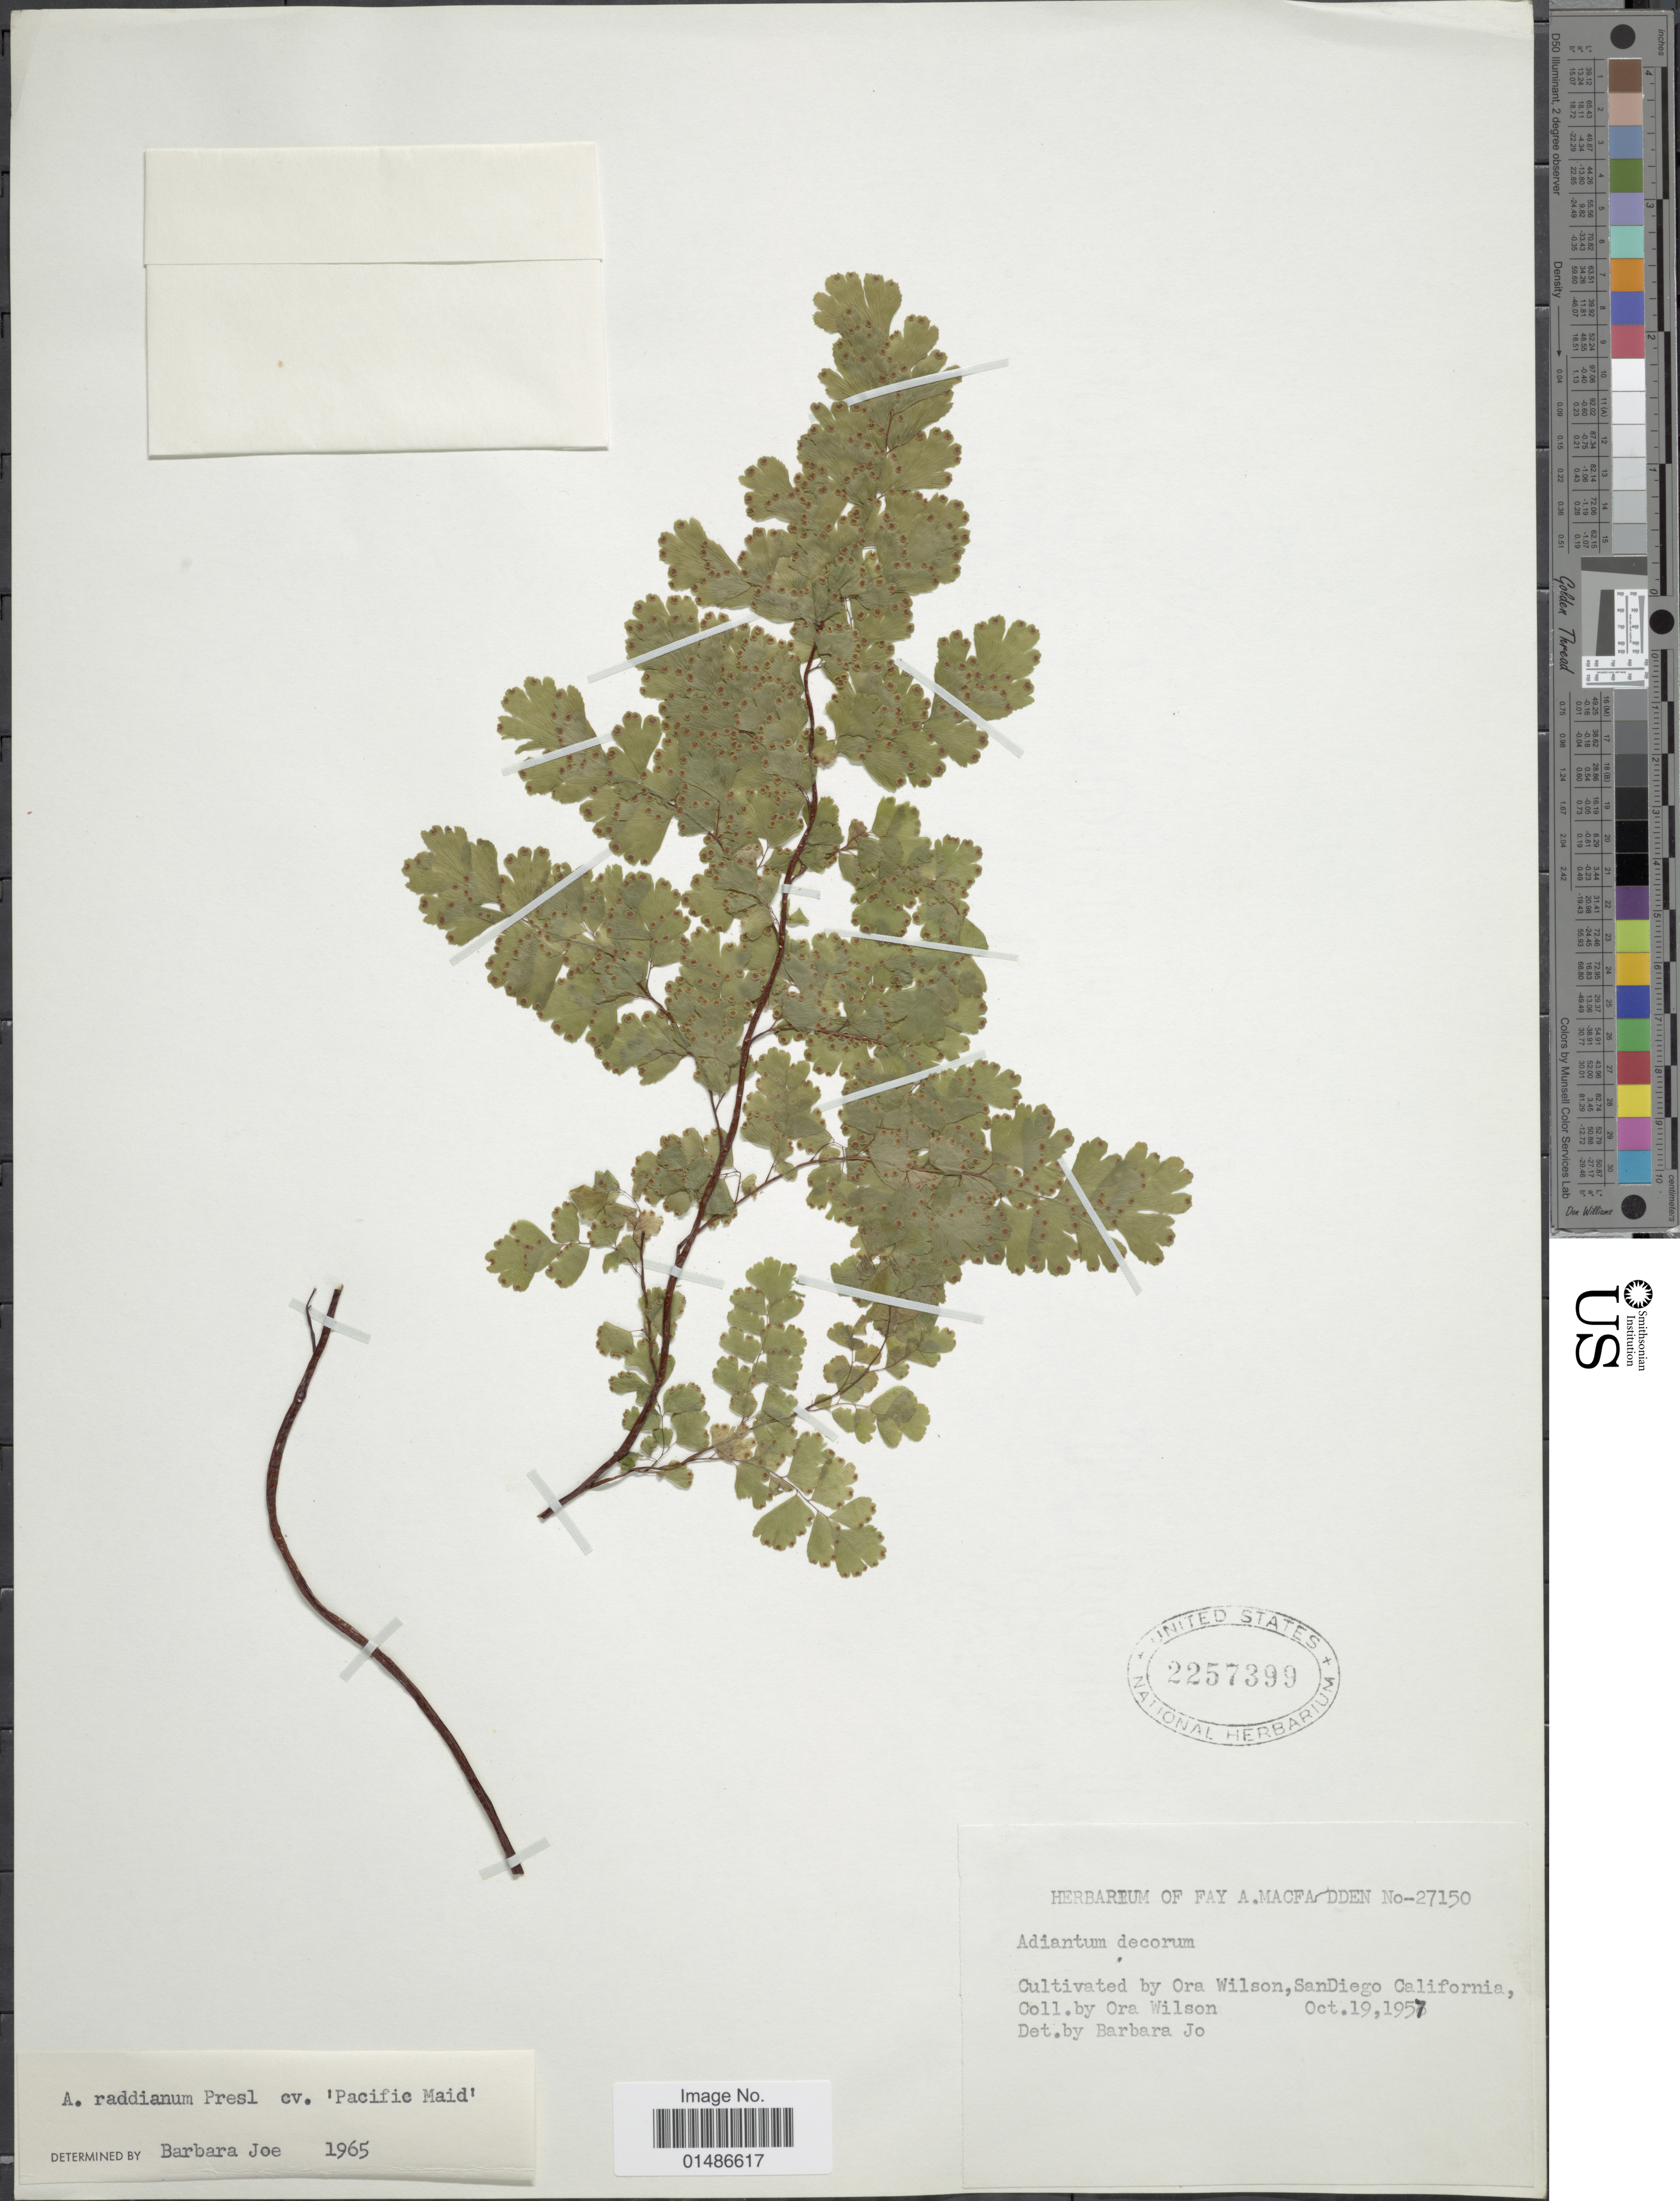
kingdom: Plantae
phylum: Tracheophyta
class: Polypodiopsida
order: Polypodiales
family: Pteridaceae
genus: Adiantum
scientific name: Adiantum raddianum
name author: C. Presl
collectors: O. Wilson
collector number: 27150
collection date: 1957-10-19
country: United States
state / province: California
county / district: San Diego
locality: Cultivated by Ora Wilson, San Diego.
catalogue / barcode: US 2257399